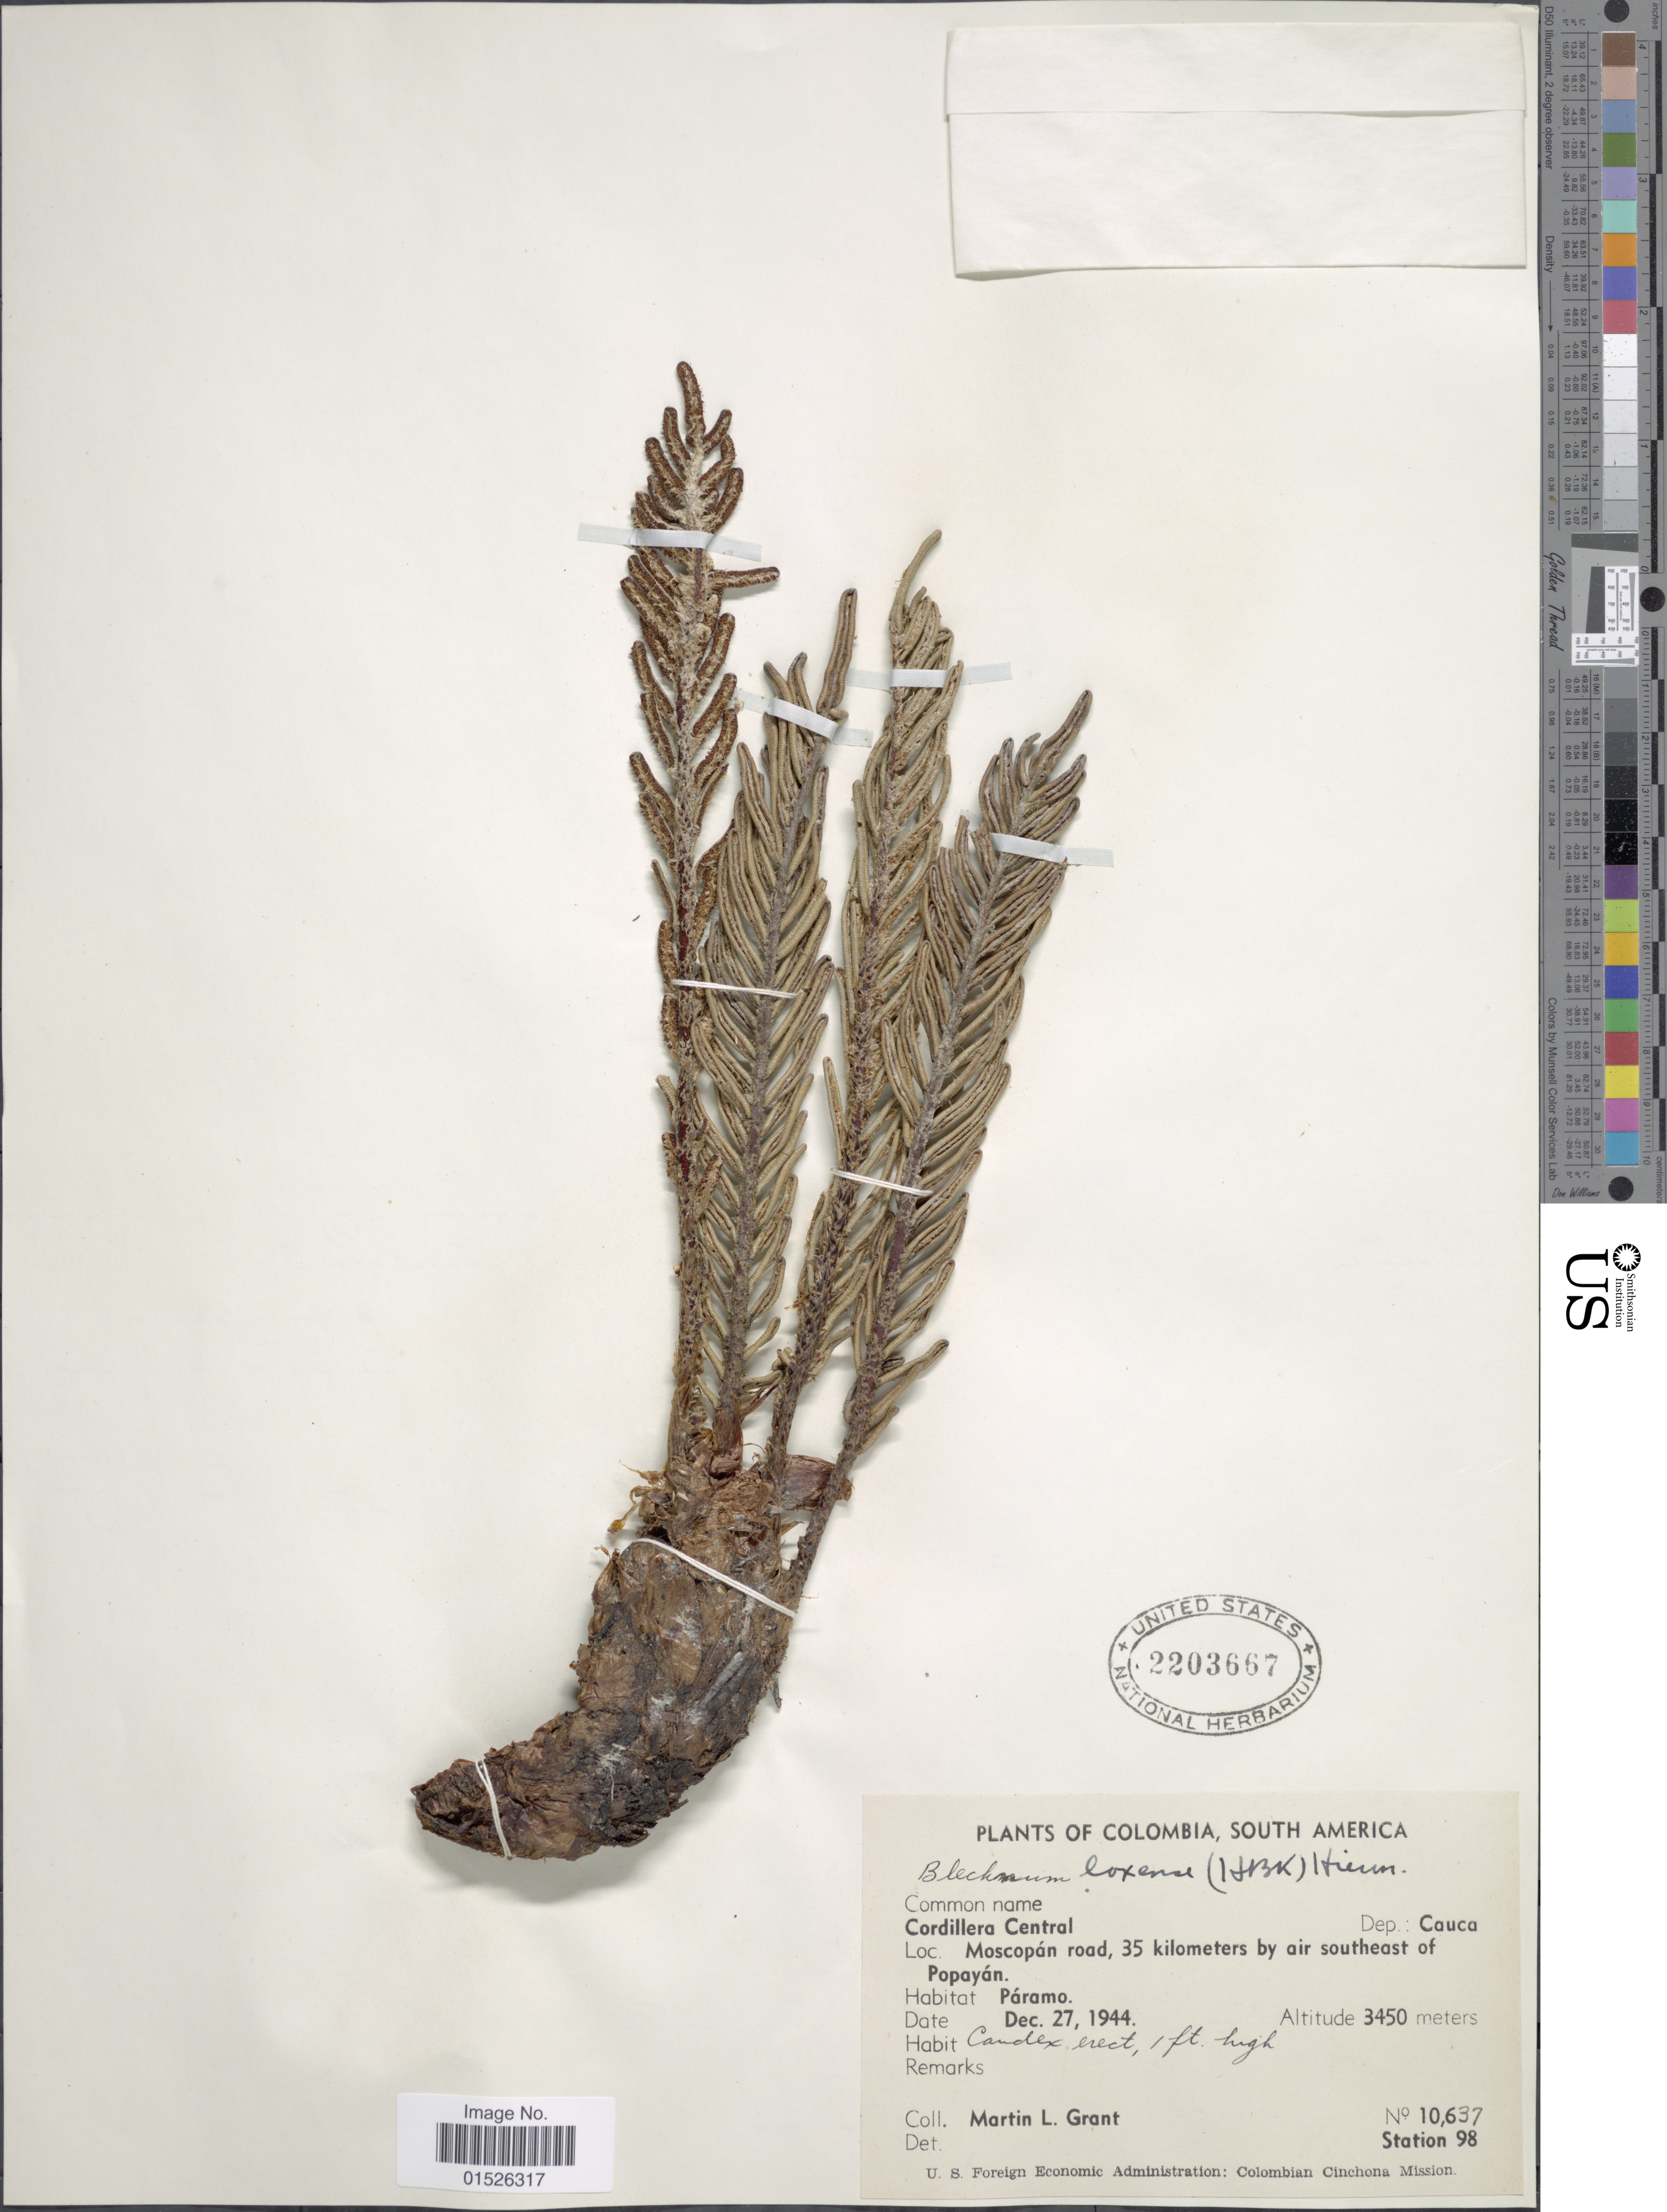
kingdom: Plantae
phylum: Tracheophyta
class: Polypodiopsida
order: Polypodiales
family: Blechnaceae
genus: Blechnum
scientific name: Blechnum loxense var. loxense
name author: (Kunth) Hook. ex Salomon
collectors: M. L. Grant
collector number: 10637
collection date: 1944-12-27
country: Colombia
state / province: Cauca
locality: Colombia, South America, Cordillera Central, Dep: Cauca. Moscopan road, 35 kilometers by air southeast of Popayan, Station 98.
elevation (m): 3450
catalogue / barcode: US 2203667